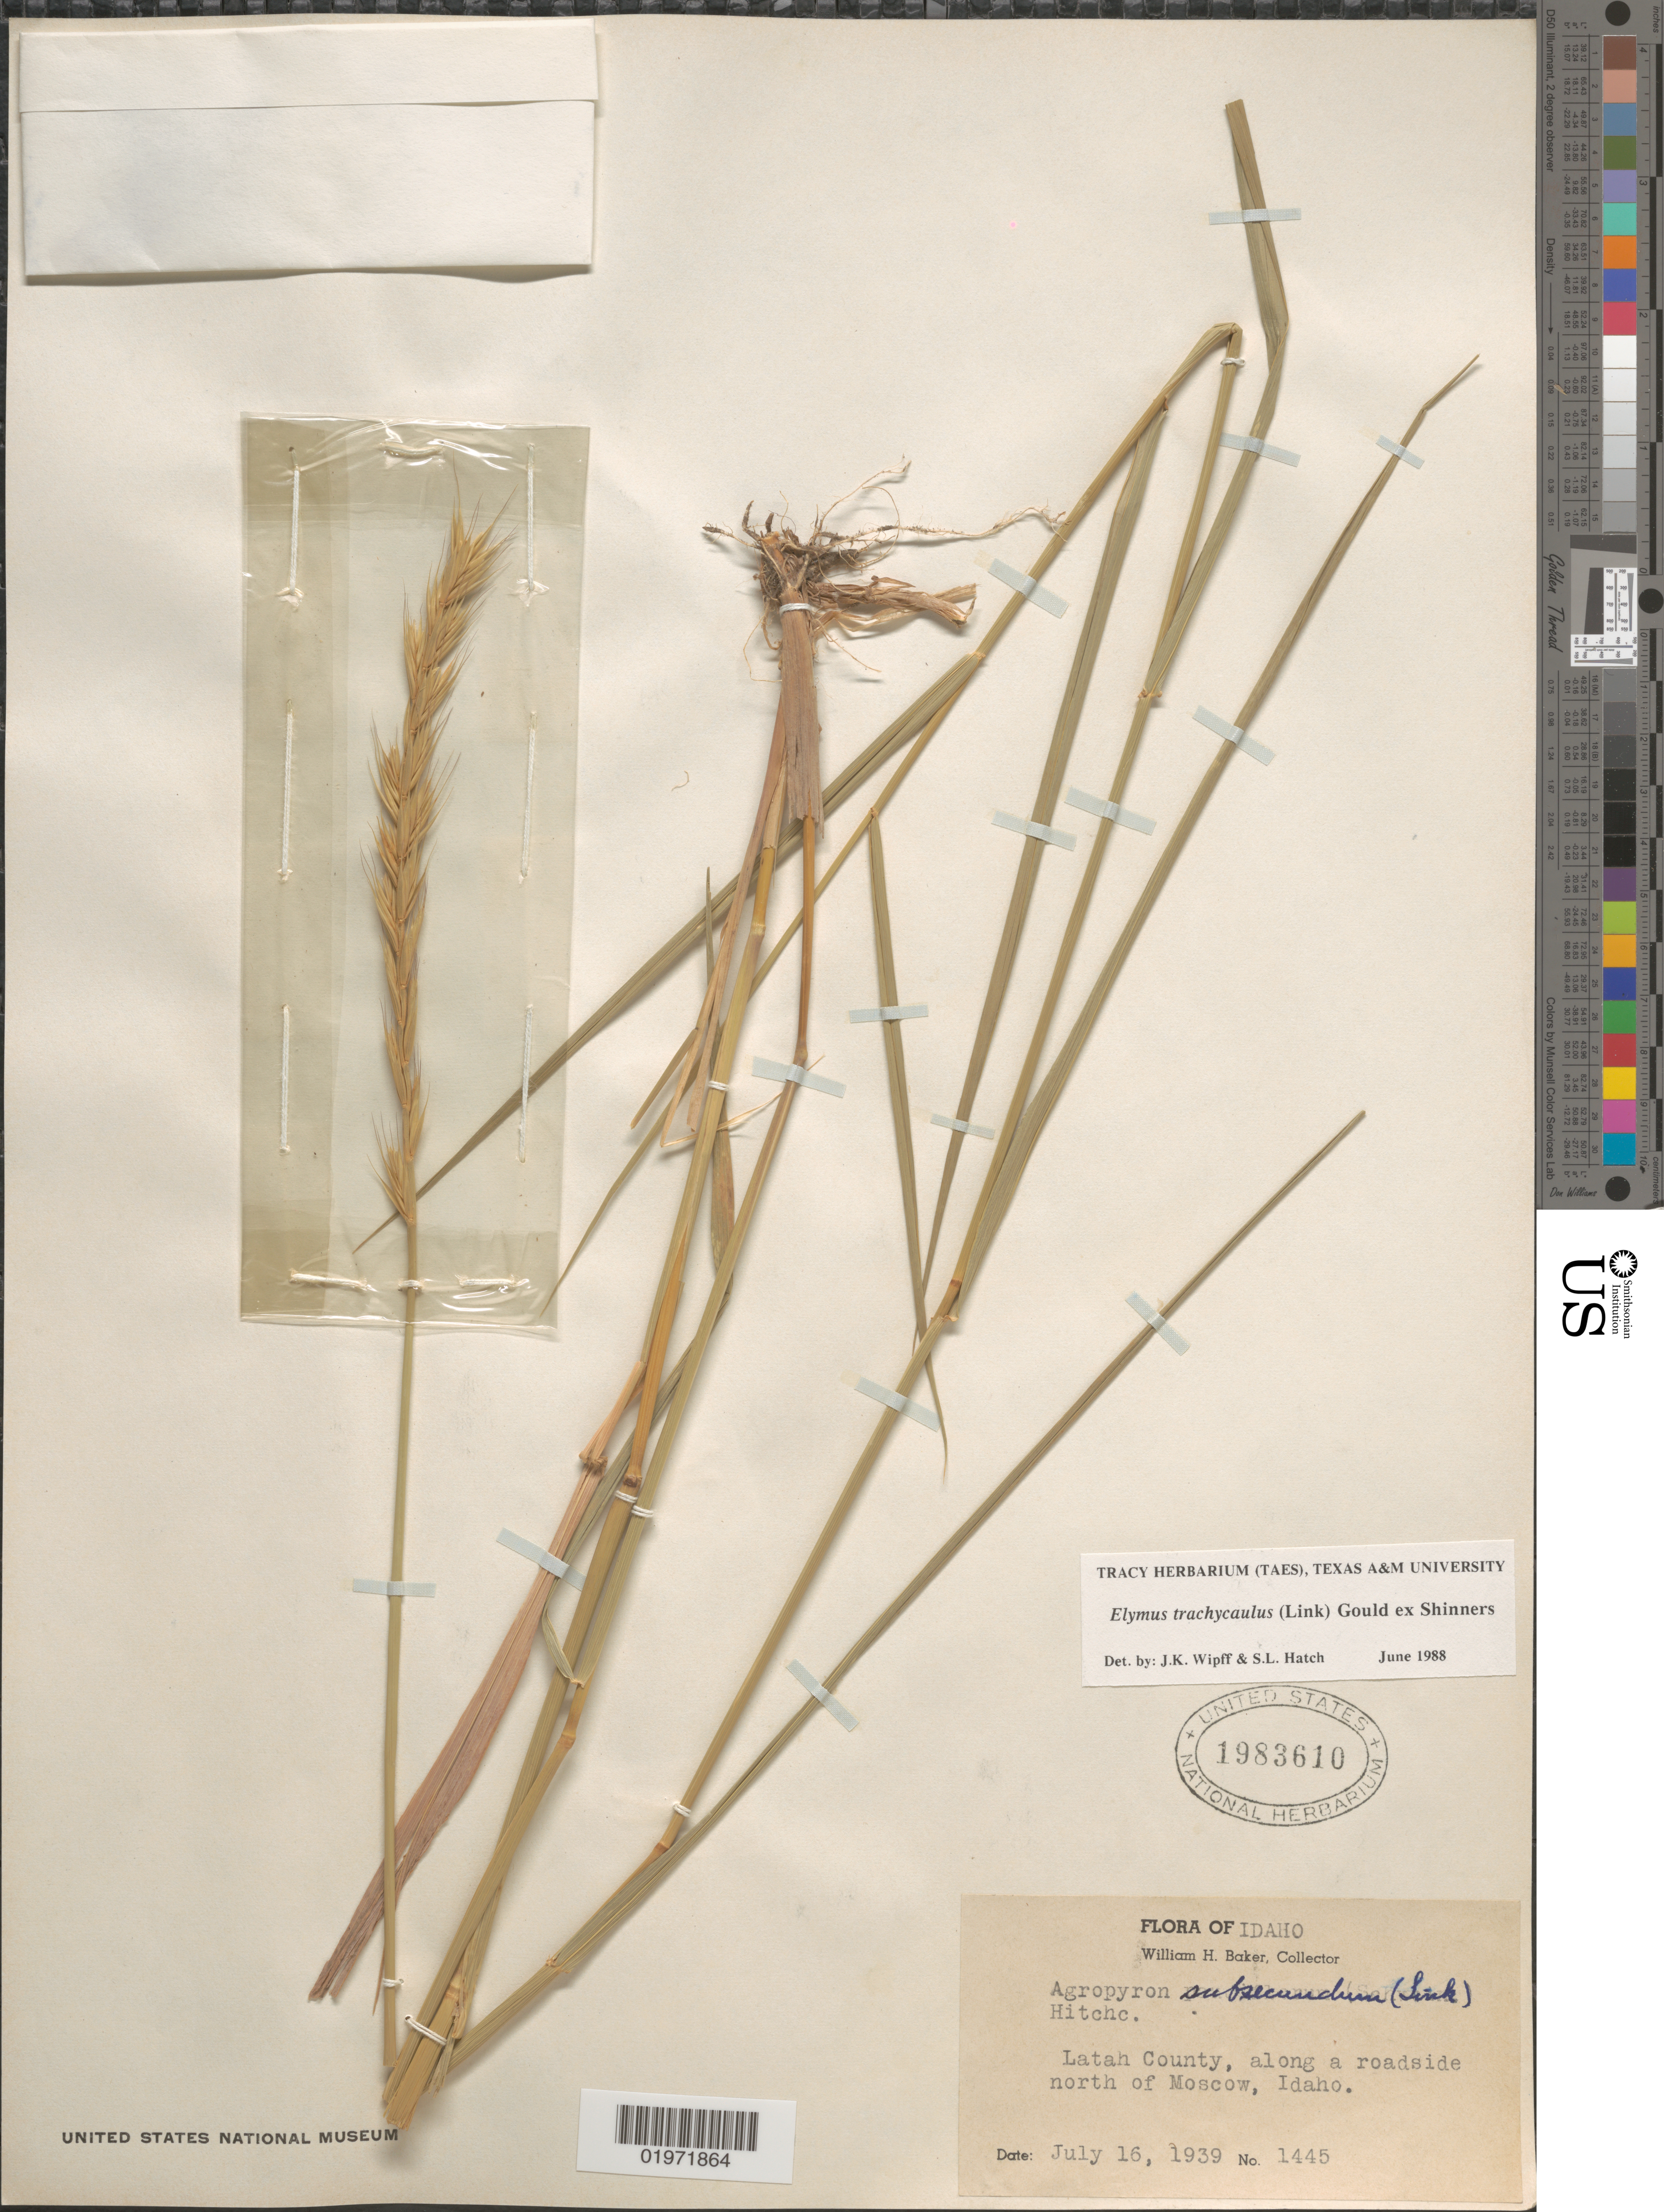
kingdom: Plantae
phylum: Tracheophyta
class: Liliopsida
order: Poales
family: Poaceae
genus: Elymus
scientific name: Elymus trachycaulus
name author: (Link) Gould ex Shinners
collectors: W. H. Baker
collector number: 1445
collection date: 1939-07-16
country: United States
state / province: Idaho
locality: Latah County, along a roadside north of Moscow.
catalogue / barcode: US 1983610